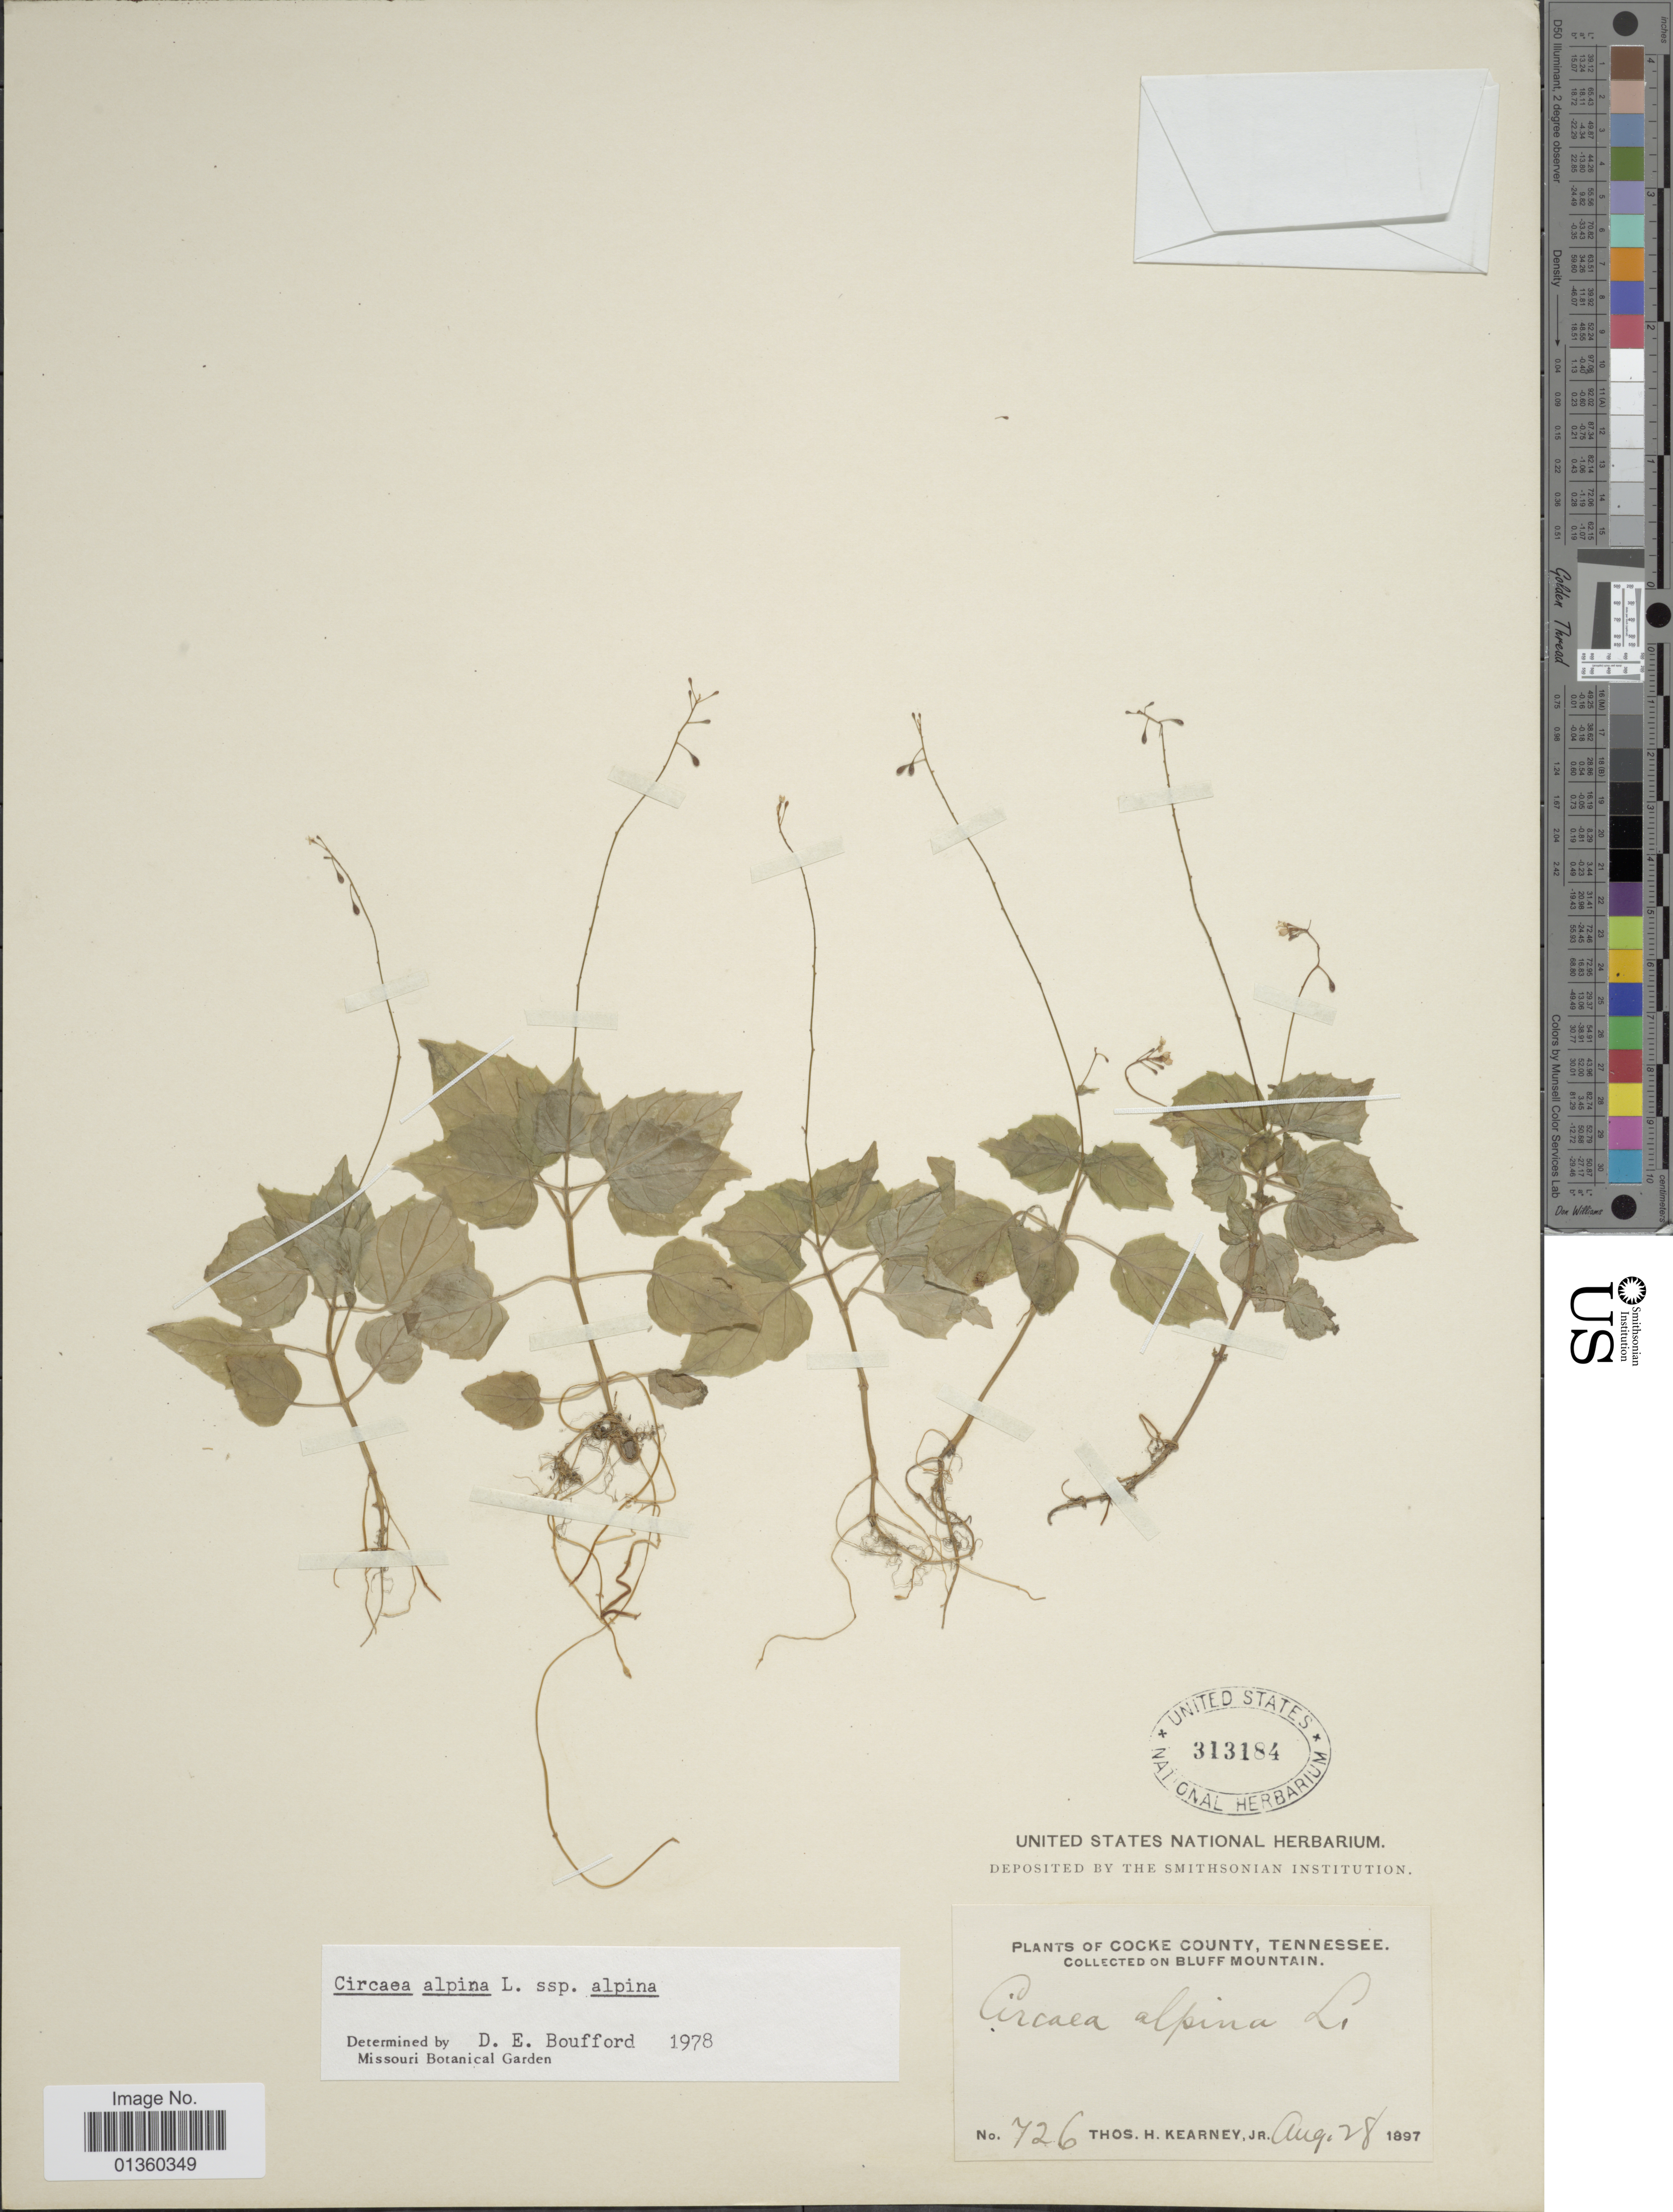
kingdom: Plantae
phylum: Tracheophyta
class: Magnoliopsida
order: Myrtales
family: Onagraceae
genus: Circaea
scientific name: Circaea alpina subsp. alpina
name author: L.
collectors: T. H. Kearney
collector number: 726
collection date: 1897-08-28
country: United States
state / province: Tennessee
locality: Cocke County, Bluff Mountain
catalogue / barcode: US 313184